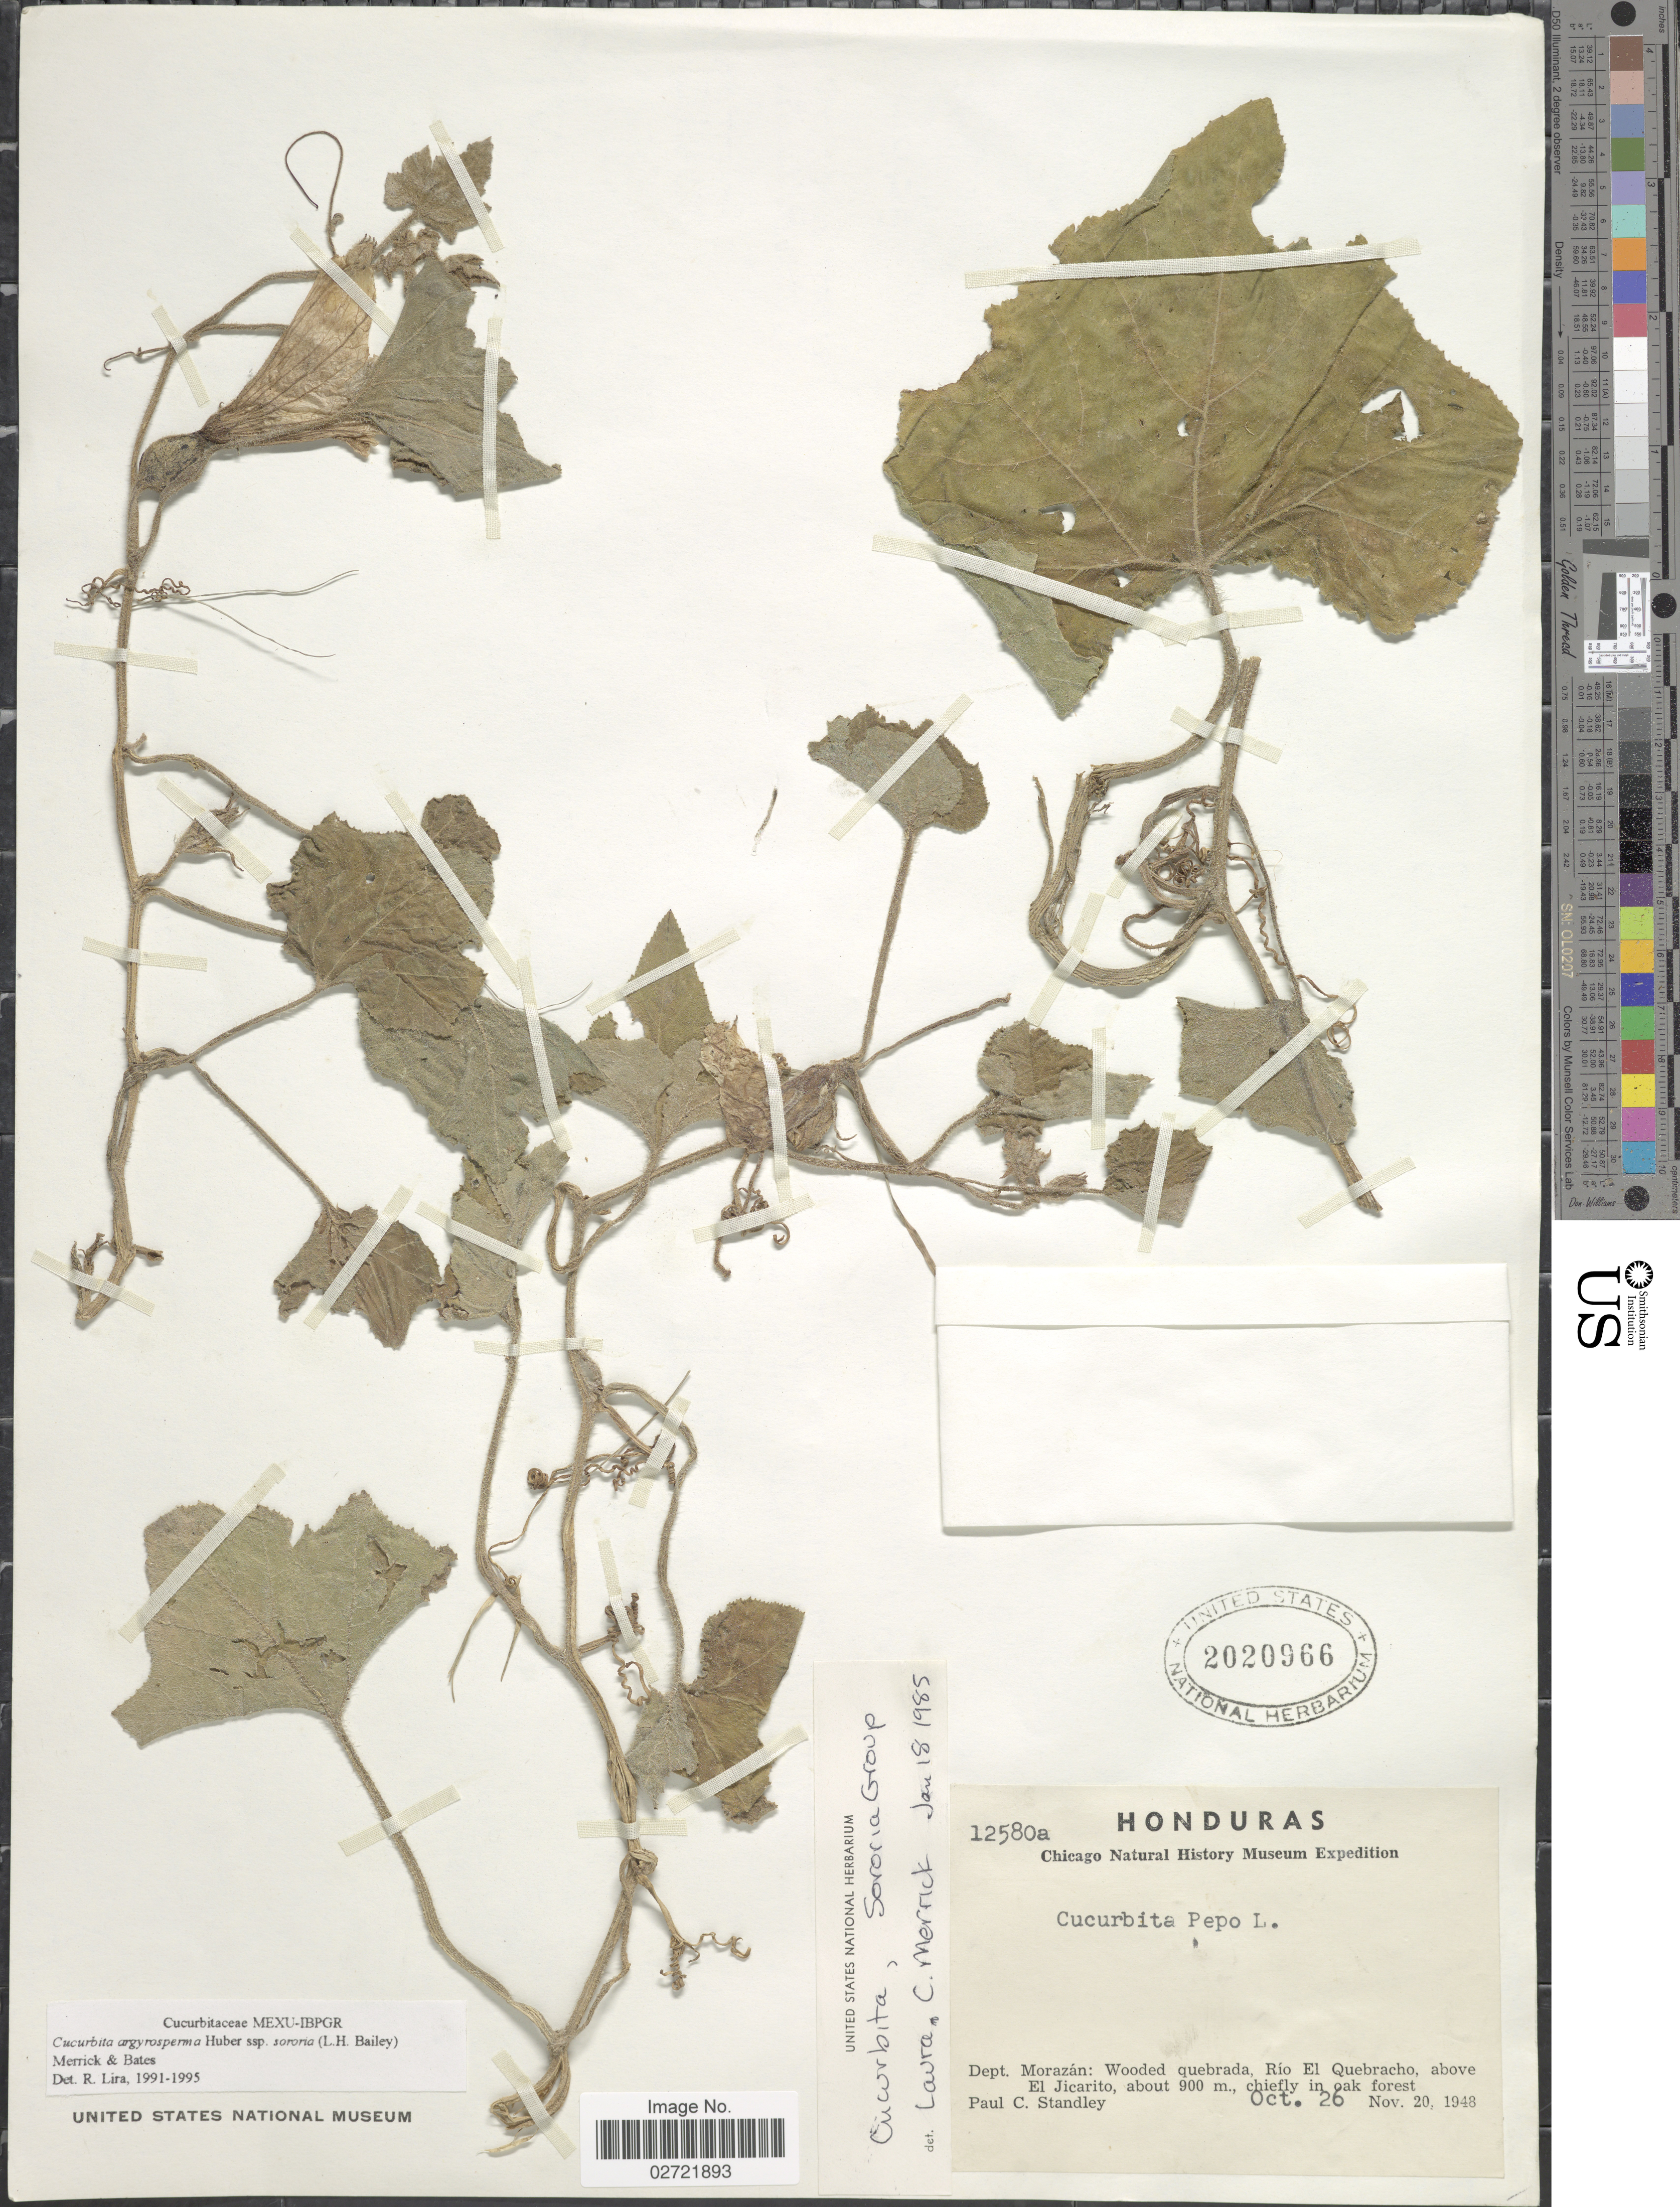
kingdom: Plantae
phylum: Tracheophyta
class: Magnoliopsida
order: Cucurbitales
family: Cucurbitaceae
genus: Cucurbita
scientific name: Cucurbita argyrosperma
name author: K. Koch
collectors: P. C. Standley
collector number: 12580a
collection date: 1948-10-26/1948-11-20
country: Honduras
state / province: Fco. Morazán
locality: Dept. Morazán: Wooded quebrada, Río El Quebracho, above El Jicarito., cheifly in oak forest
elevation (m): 900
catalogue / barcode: US 2020966